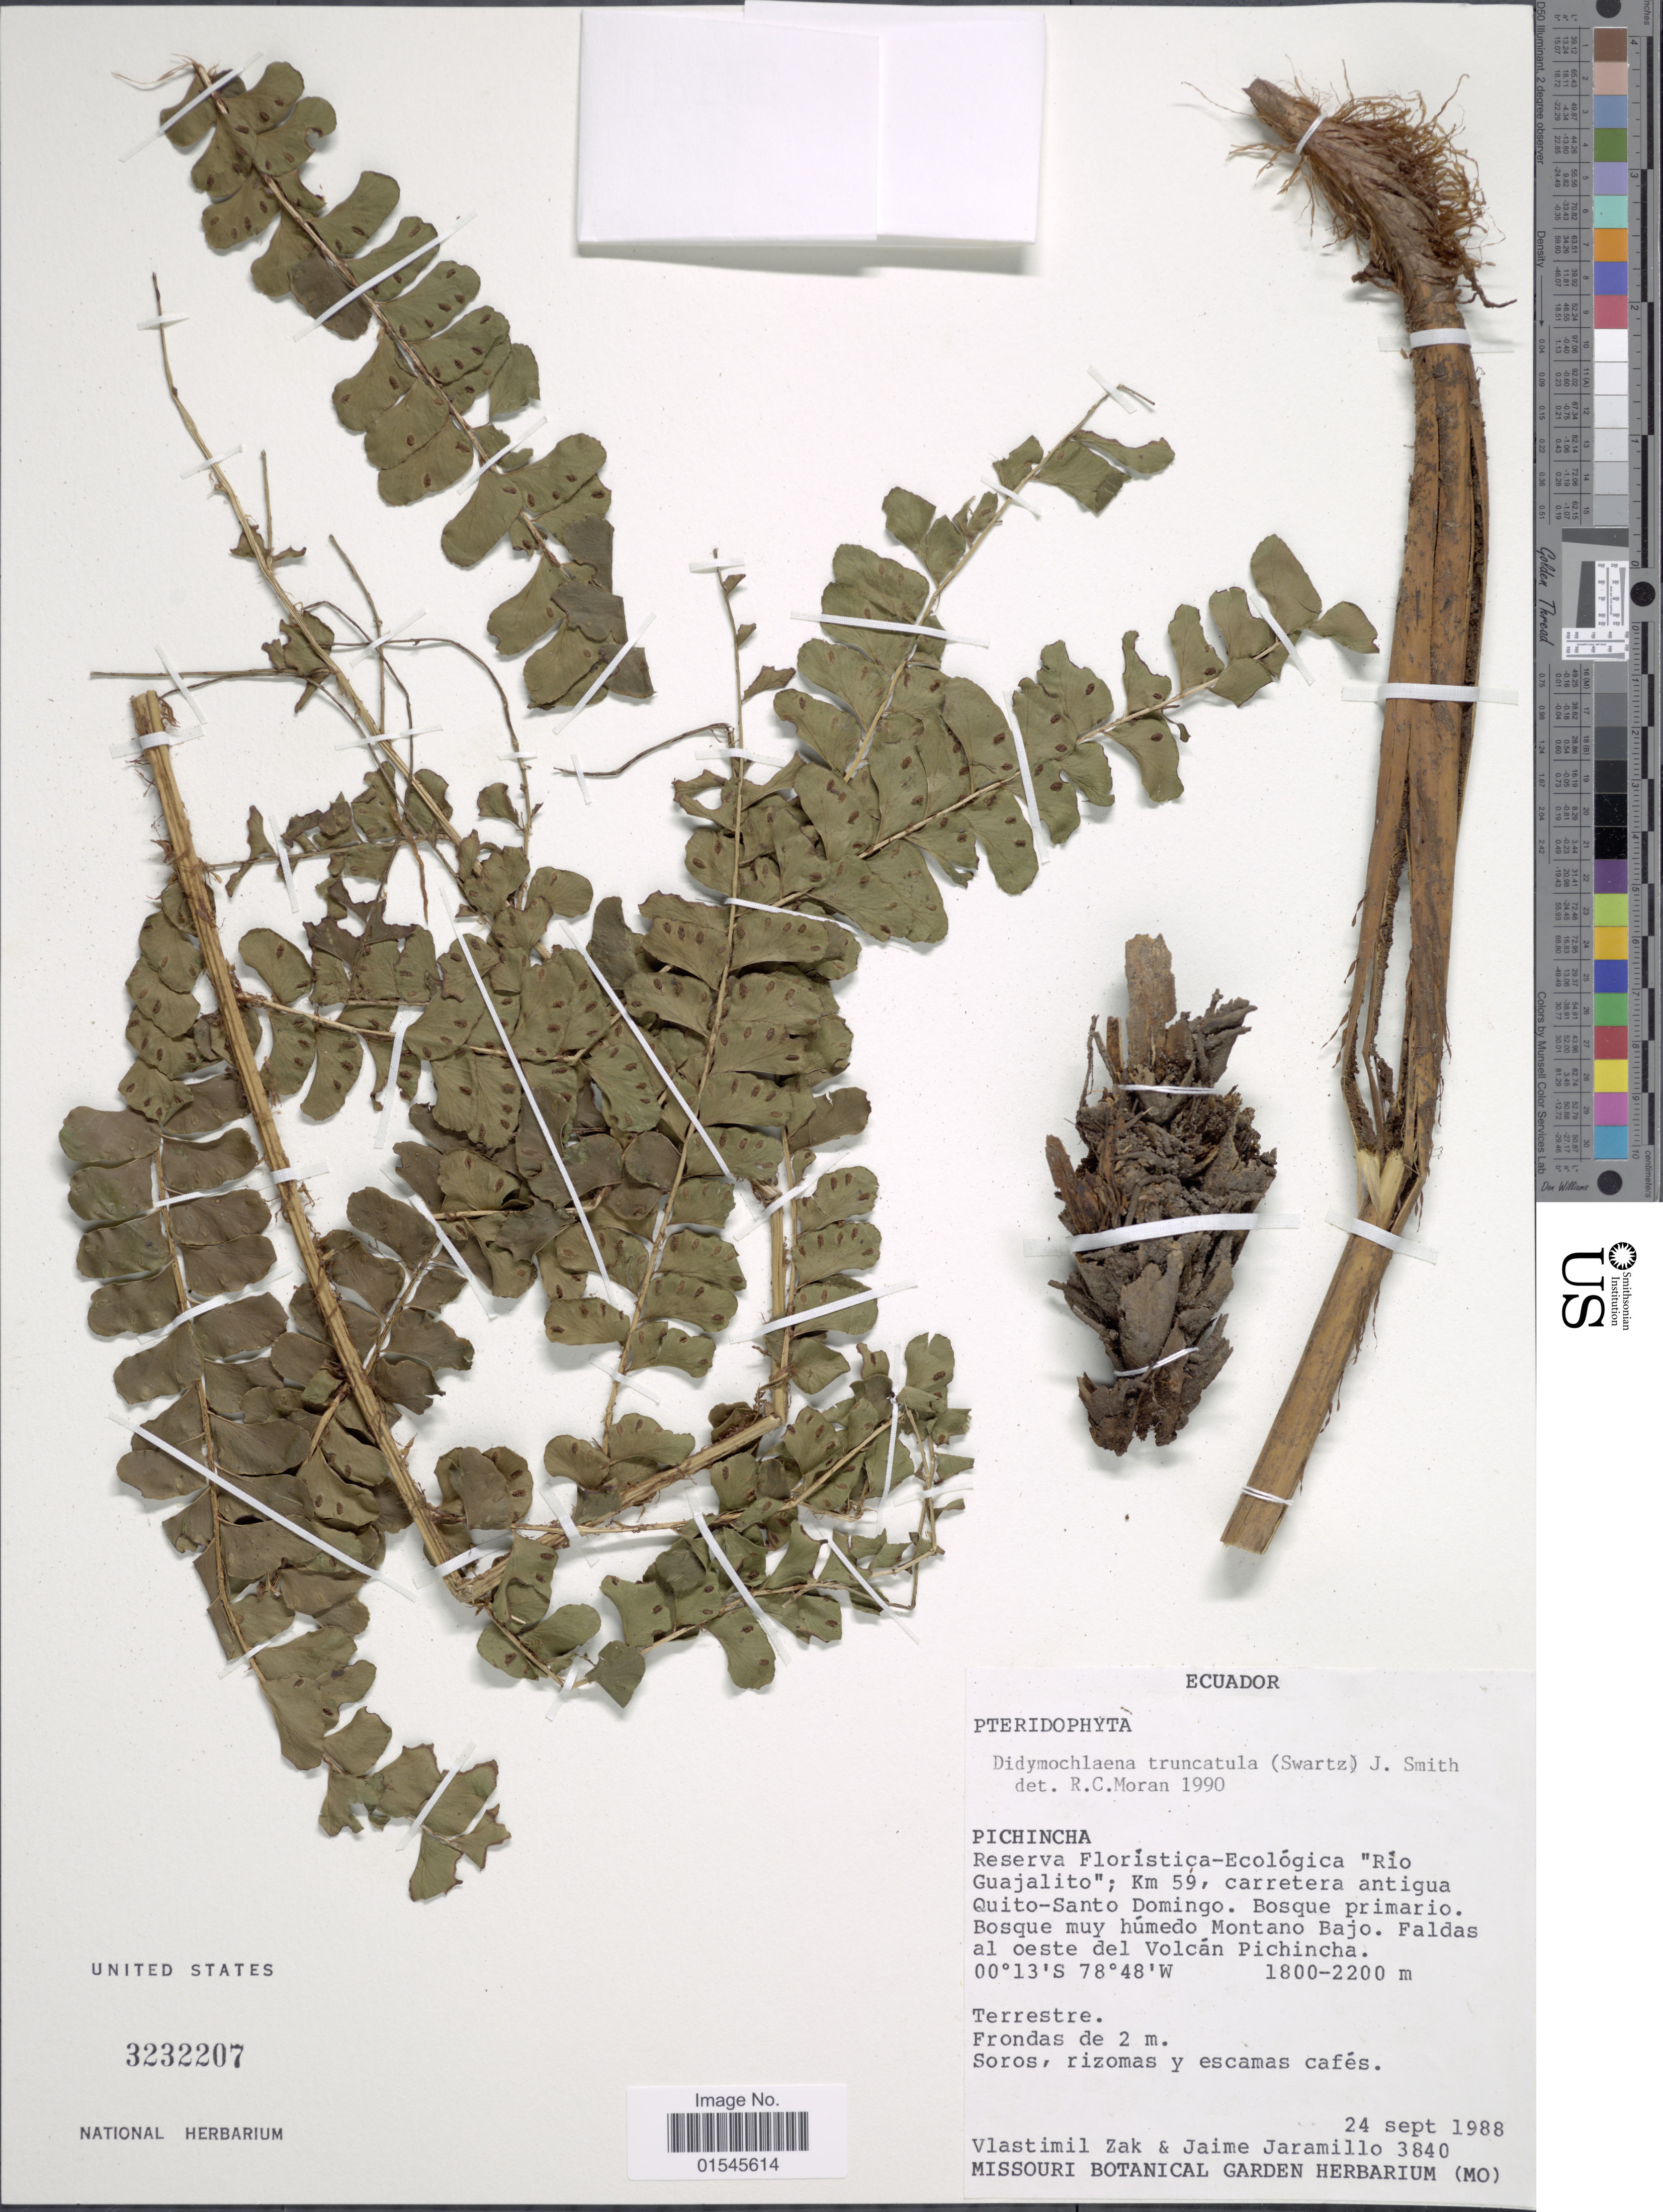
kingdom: Plantae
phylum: Tracheophyta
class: Polypodiopsida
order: Polypodiales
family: Didymochlaenaceae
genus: Didymochlaena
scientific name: Didymochlaena truncatula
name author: (Sw.) J. Sm.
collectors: V. Zak & J. Jaramillo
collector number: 3840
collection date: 1988-09-24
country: Ecuador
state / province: Pichincha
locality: Reserva Floristica-Ecólogica 'Rio Guajalito', Km 59, carretera antigua Quito-Santo Domingo. Boque primario . Bosque muy húmedo Montano Bajo. Faldas al oeste del Volcán Pichincha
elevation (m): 1800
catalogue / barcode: US 3232207